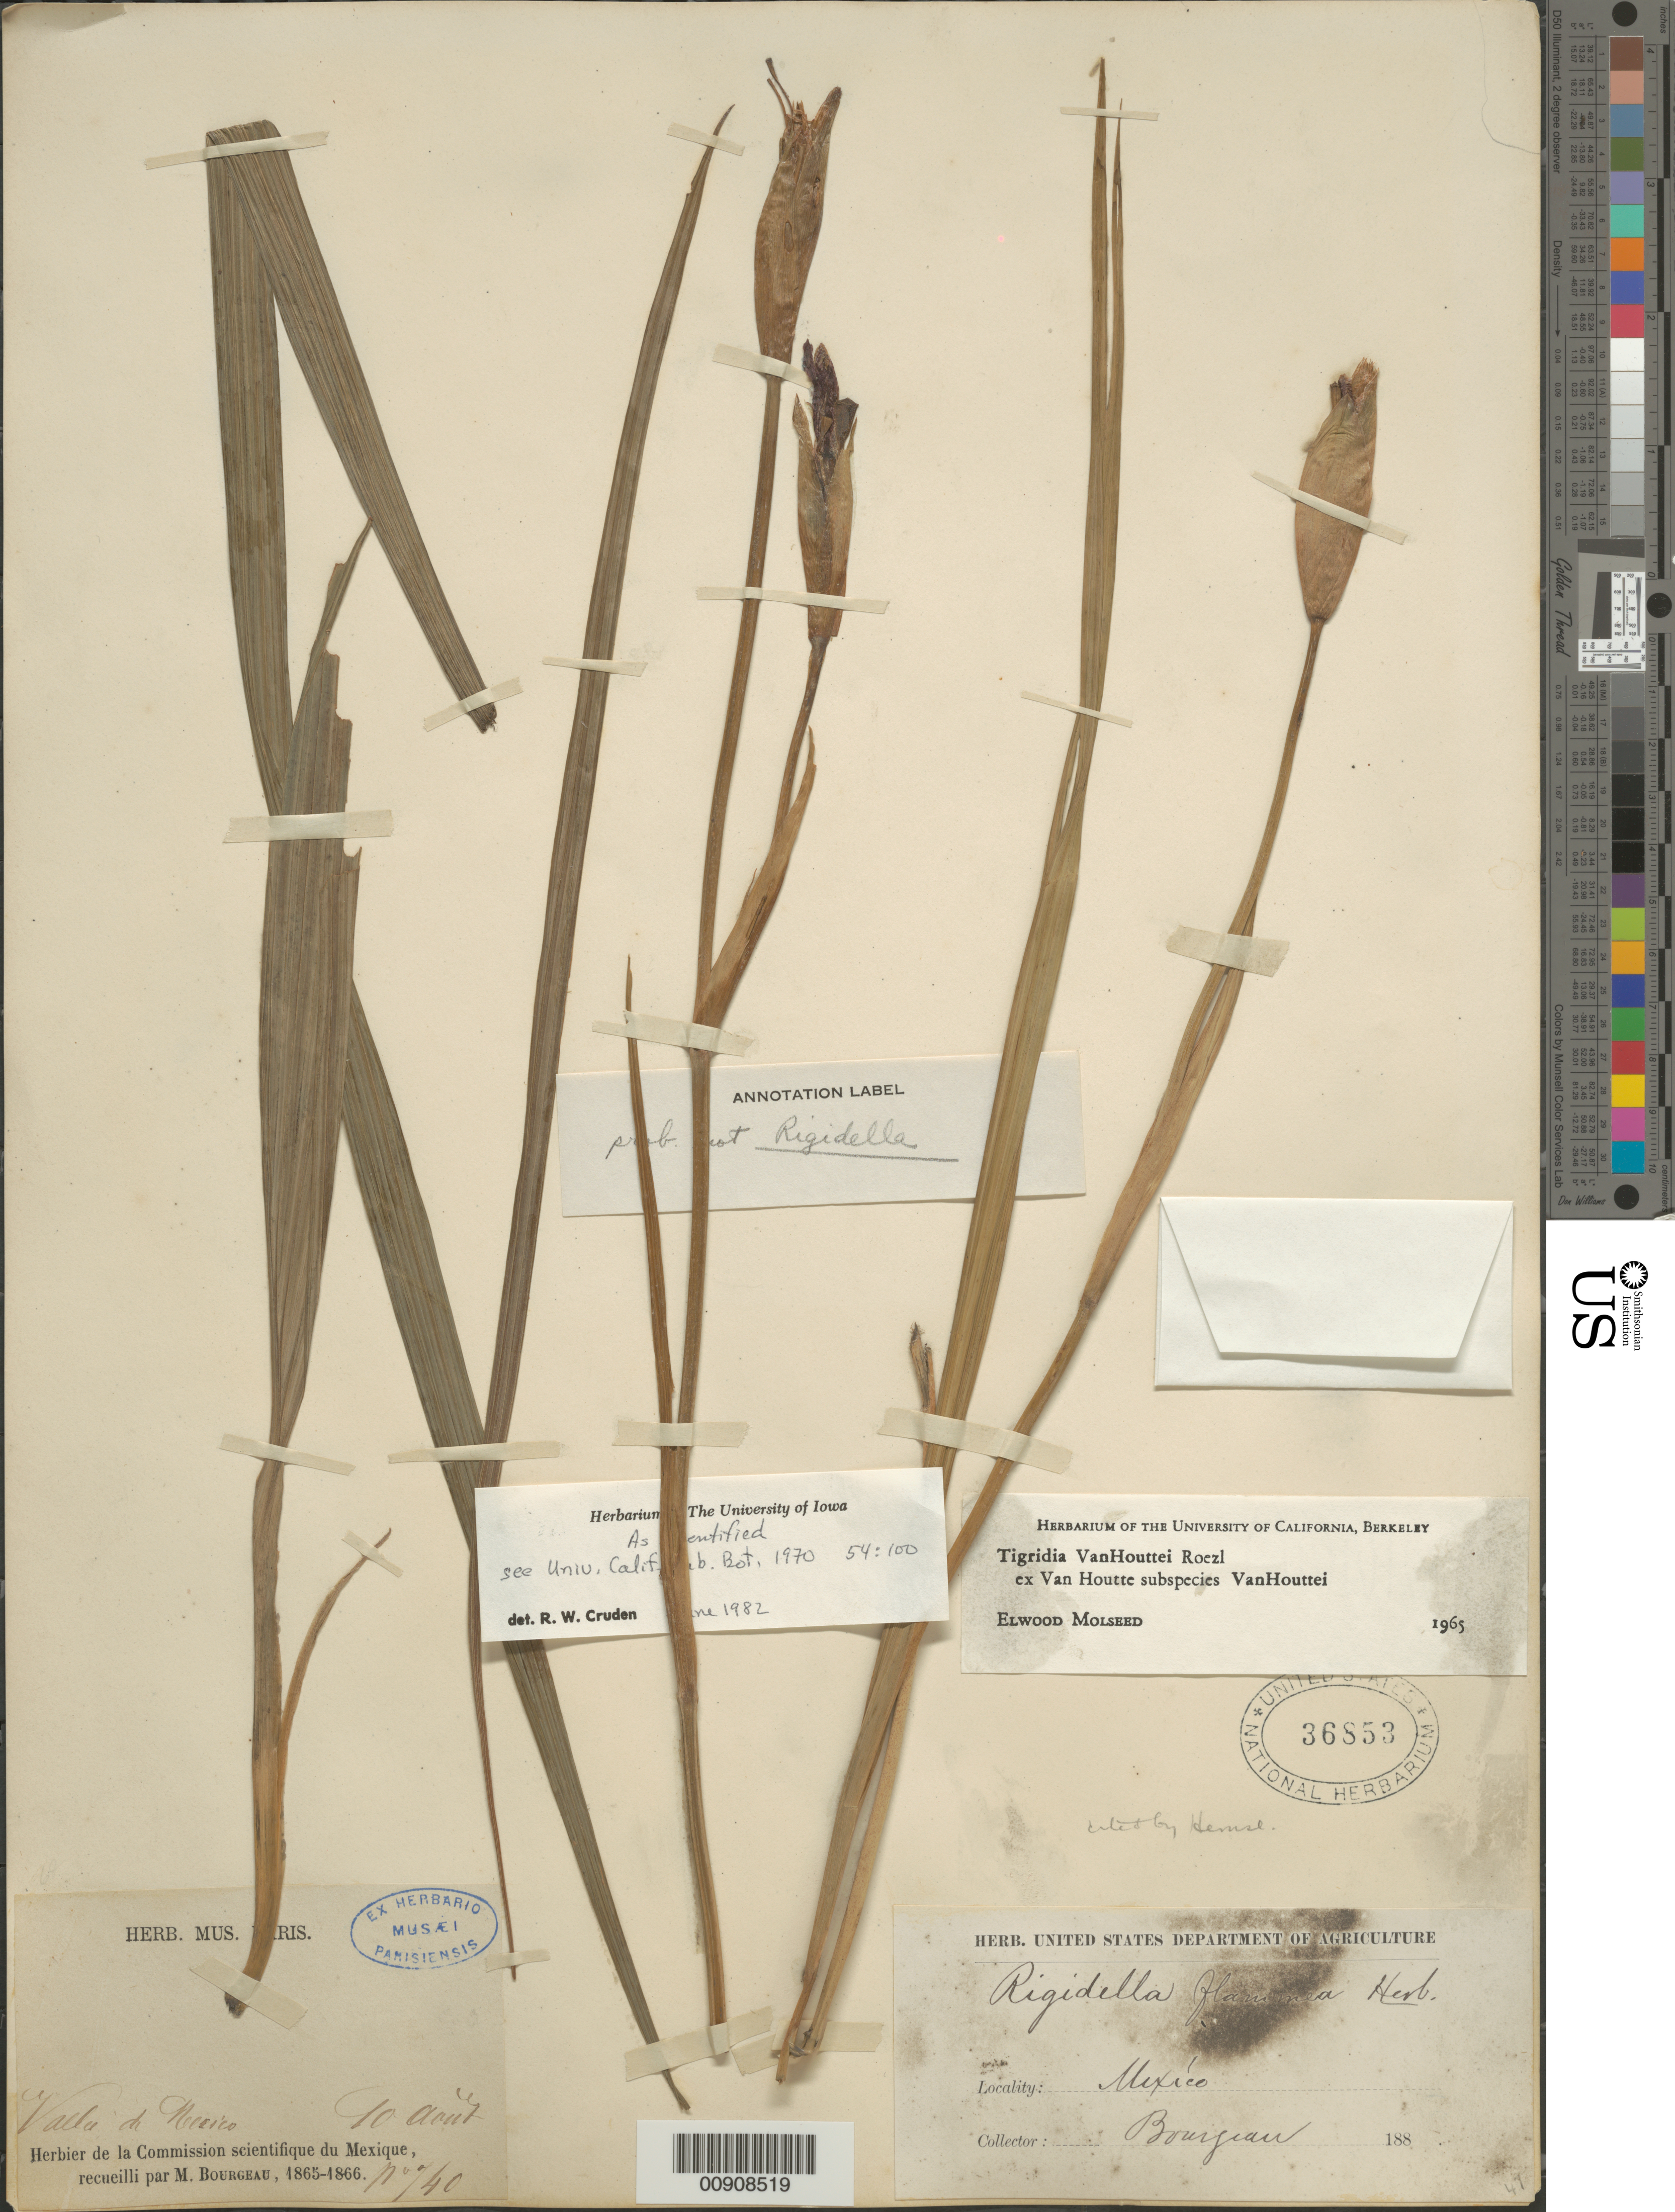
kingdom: Plantae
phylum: Tracheophyta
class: Liliopsida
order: Asparagales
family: Iridaceae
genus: Tigridia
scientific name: Tigridia vanhouttei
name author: Roezl ex Van Houtte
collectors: E. Bourgeau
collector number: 140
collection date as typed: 10 Aug 1865 or 10 Aug 1866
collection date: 1865-08-10 or 1866-08-10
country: Mexico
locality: Vallèe de México.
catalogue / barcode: US 36853